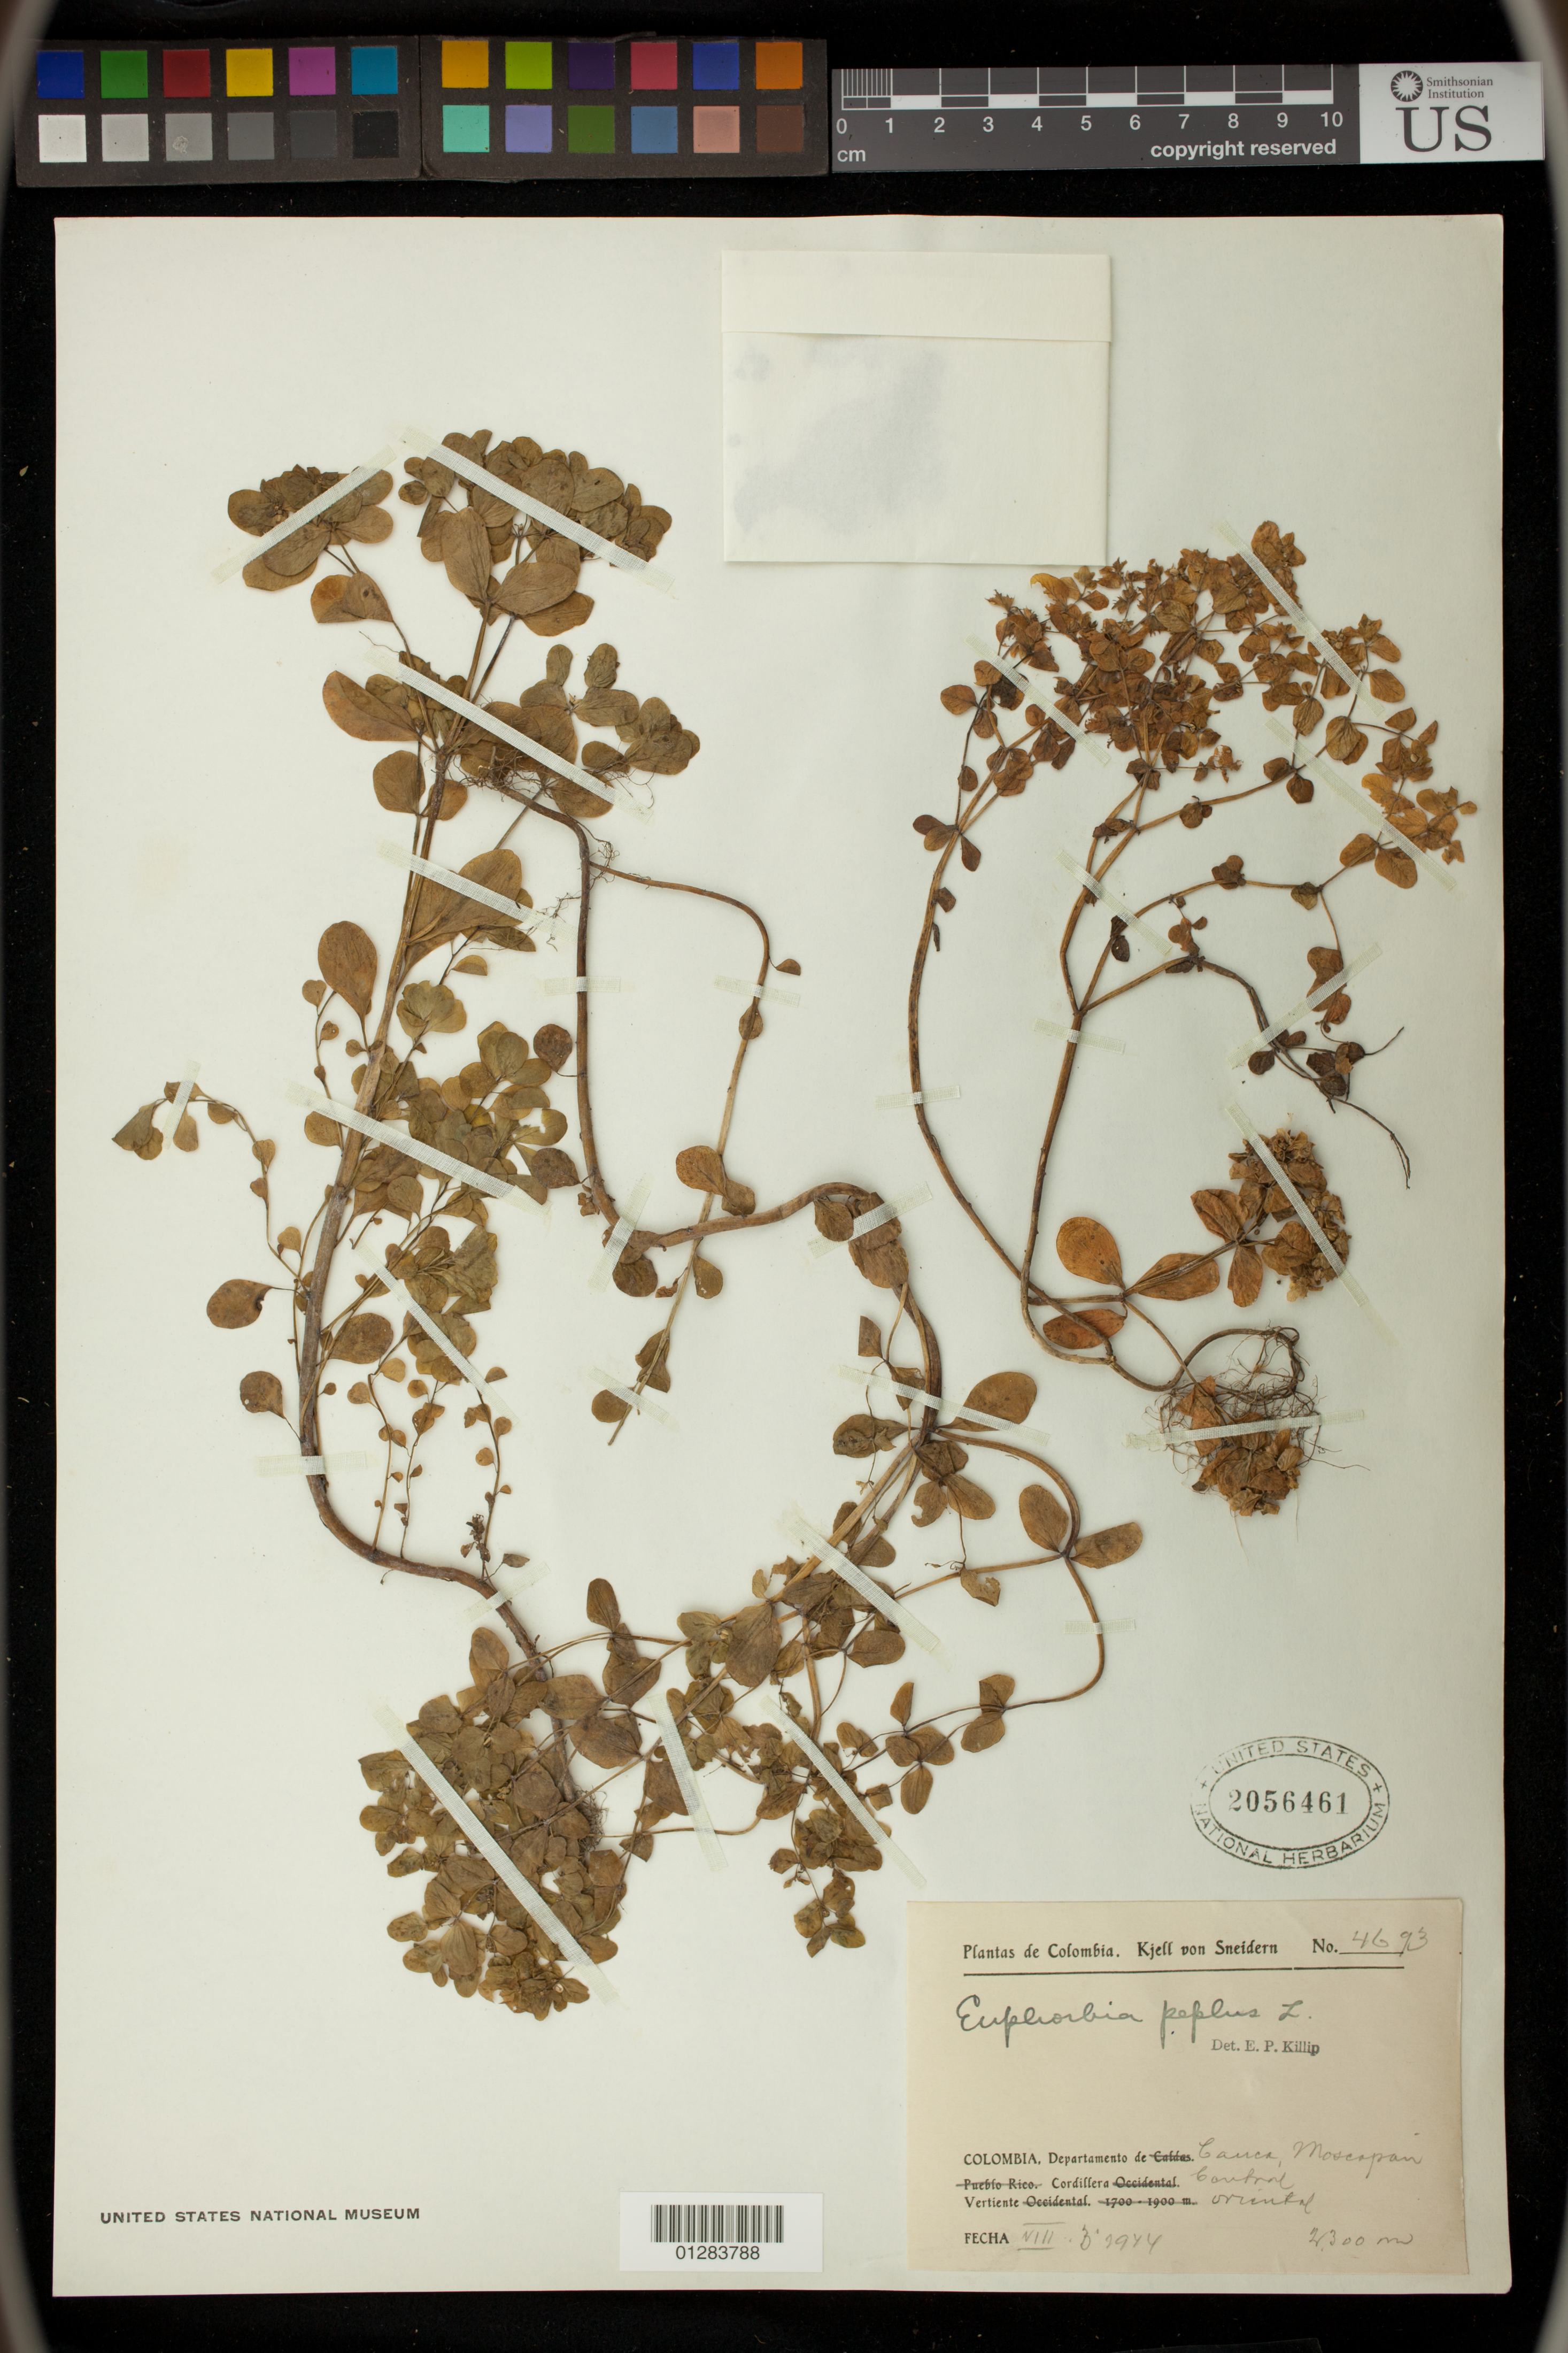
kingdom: Plantae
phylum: Tracheophyta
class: Magnoliopsida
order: Malpighiales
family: Euphorbiaceae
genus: Euphorbia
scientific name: Euphorbia peplus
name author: L.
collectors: K. von Sneidern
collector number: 4693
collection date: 1944-08-03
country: Colombia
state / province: Cauca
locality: Moscopan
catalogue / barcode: US 2056461